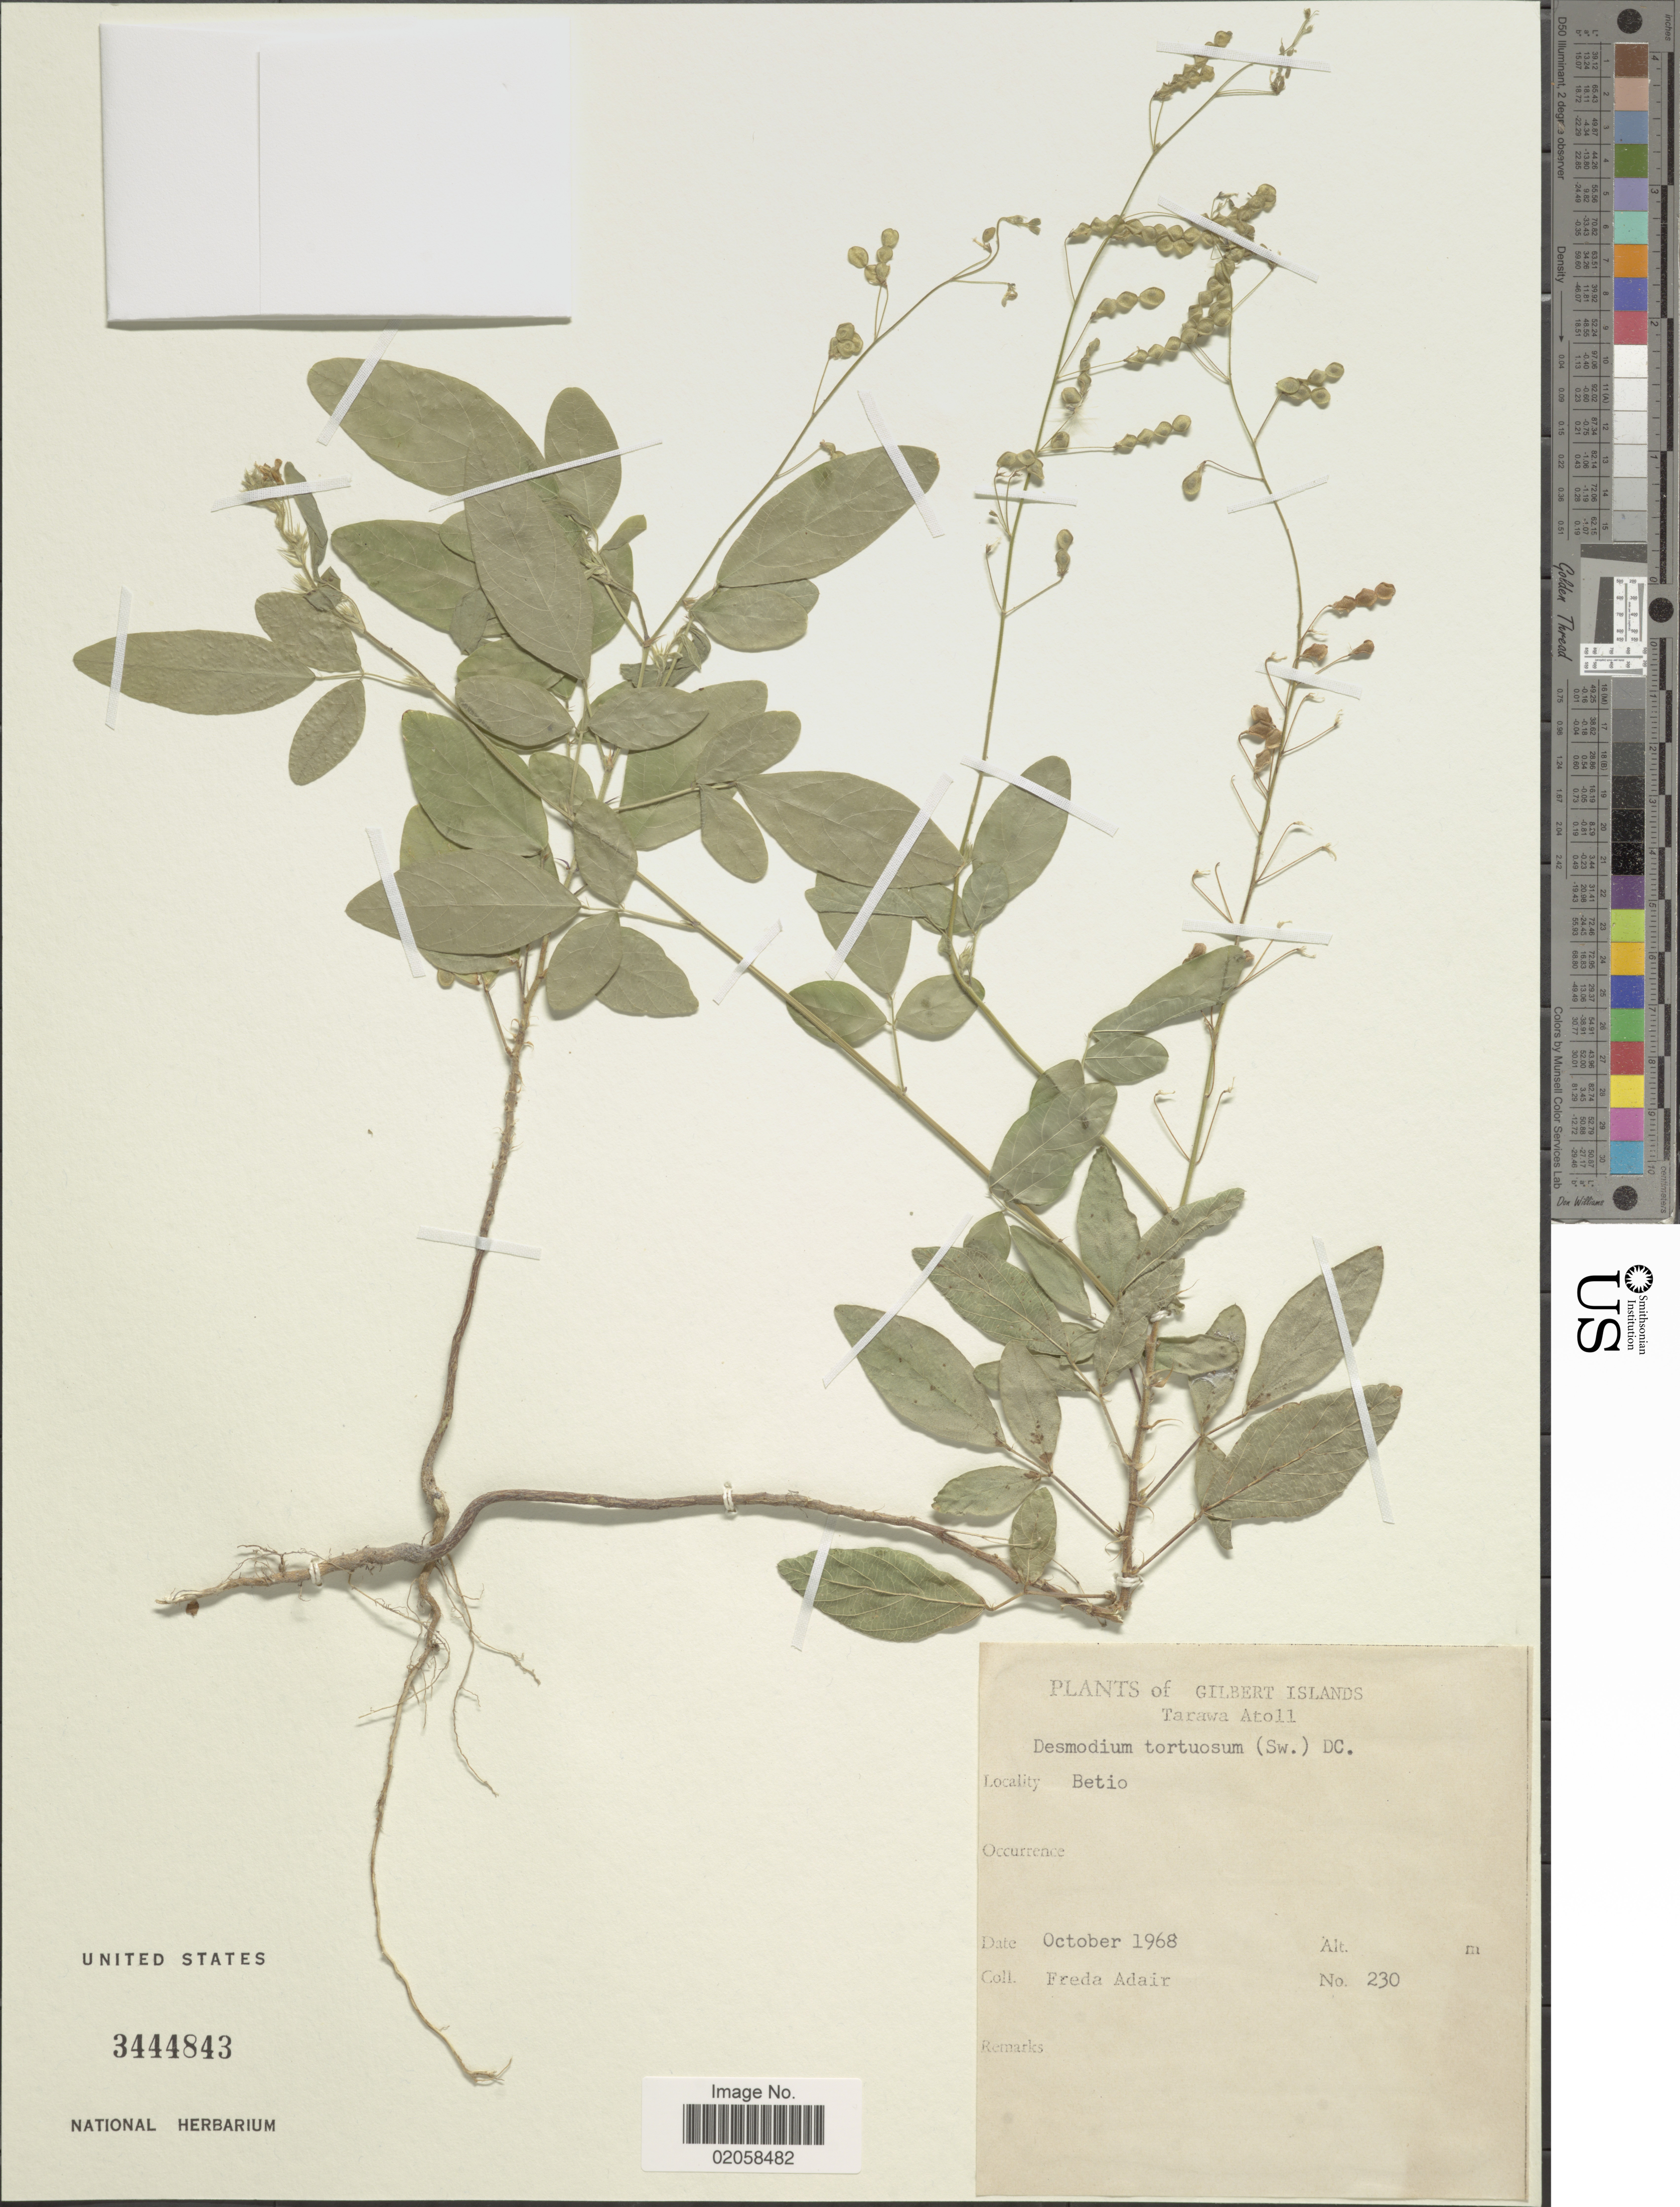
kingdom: Plantae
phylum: Tracheophyta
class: Magnoliopsida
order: Fabales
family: Fabaceae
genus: Desmodium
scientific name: Desmodium tortuosum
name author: (Sw.) DC.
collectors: F. Adair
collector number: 230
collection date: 1968-10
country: Kiribati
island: Tarawa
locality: Gilbert Islands, Tarawa Atoll, Betio.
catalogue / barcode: US 3444843